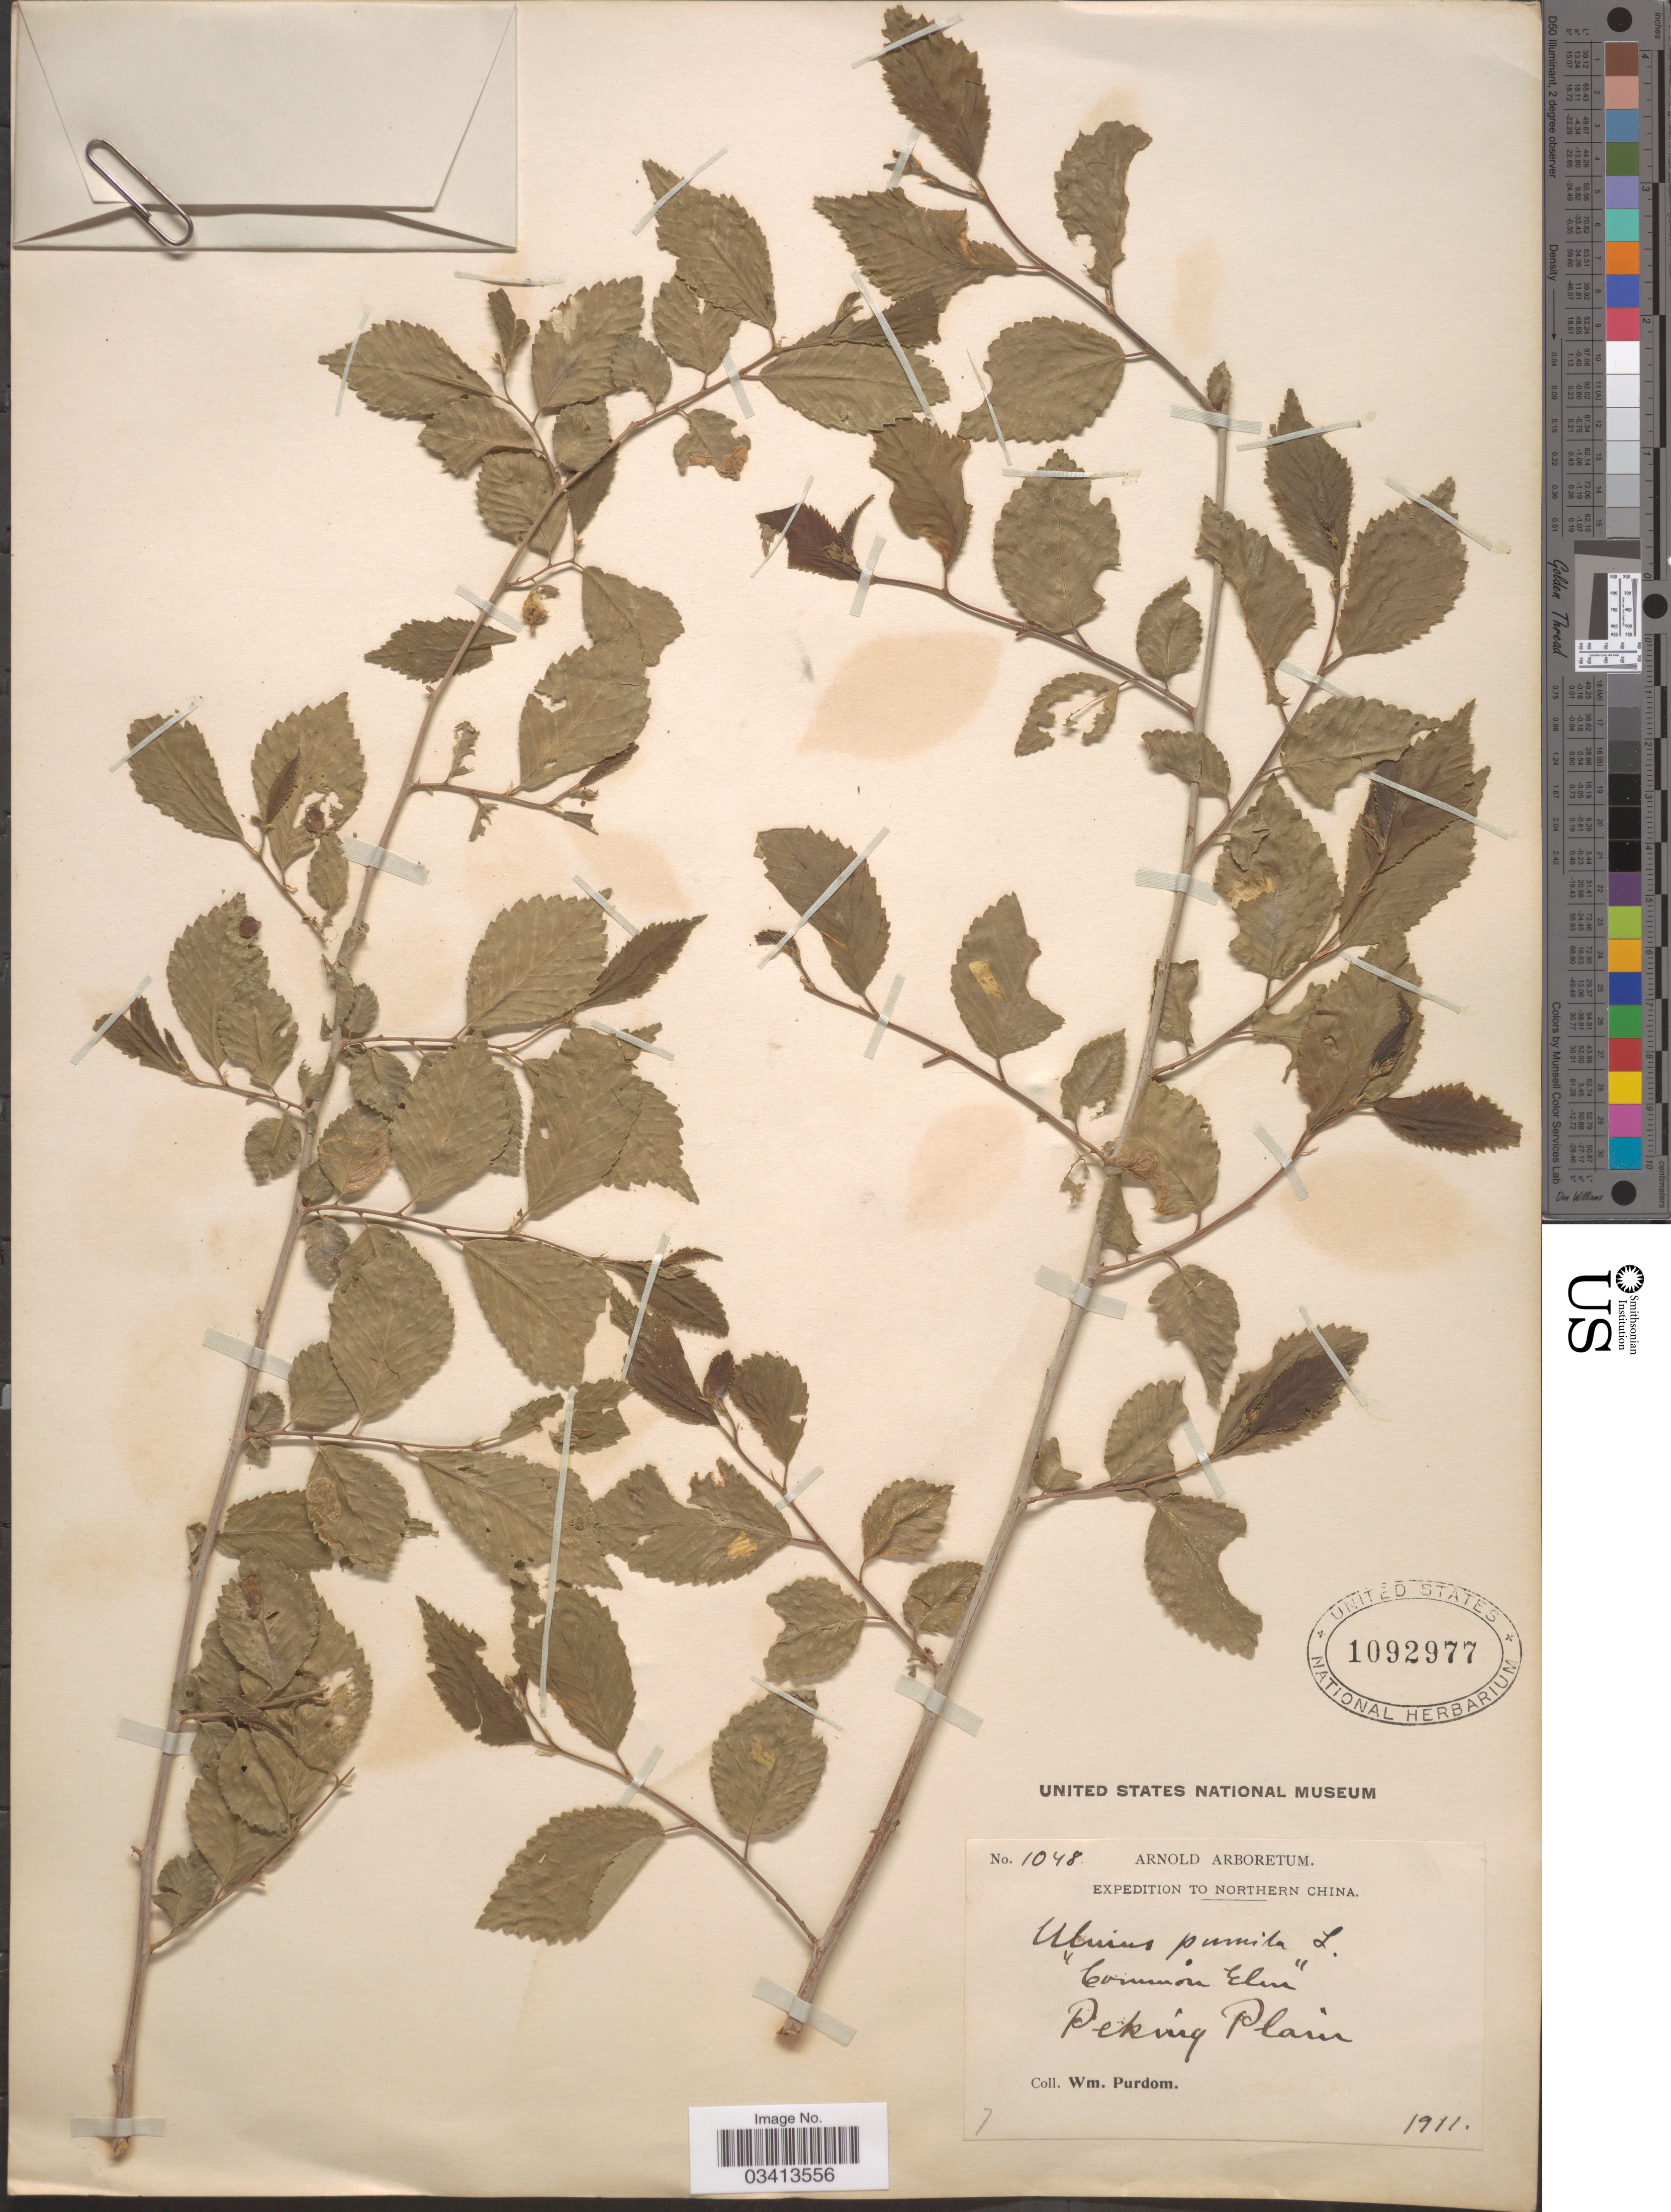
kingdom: Plantae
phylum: Tracheophyta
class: Magnoliopsida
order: Rosales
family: Ulmaceae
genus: Ulmus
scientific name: Ulmus pumila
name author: L.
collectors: W. Purdom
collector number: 1048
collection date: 1911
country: China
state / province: Beijing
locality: Northern China. Peking Plain.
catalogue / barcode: US 1092977